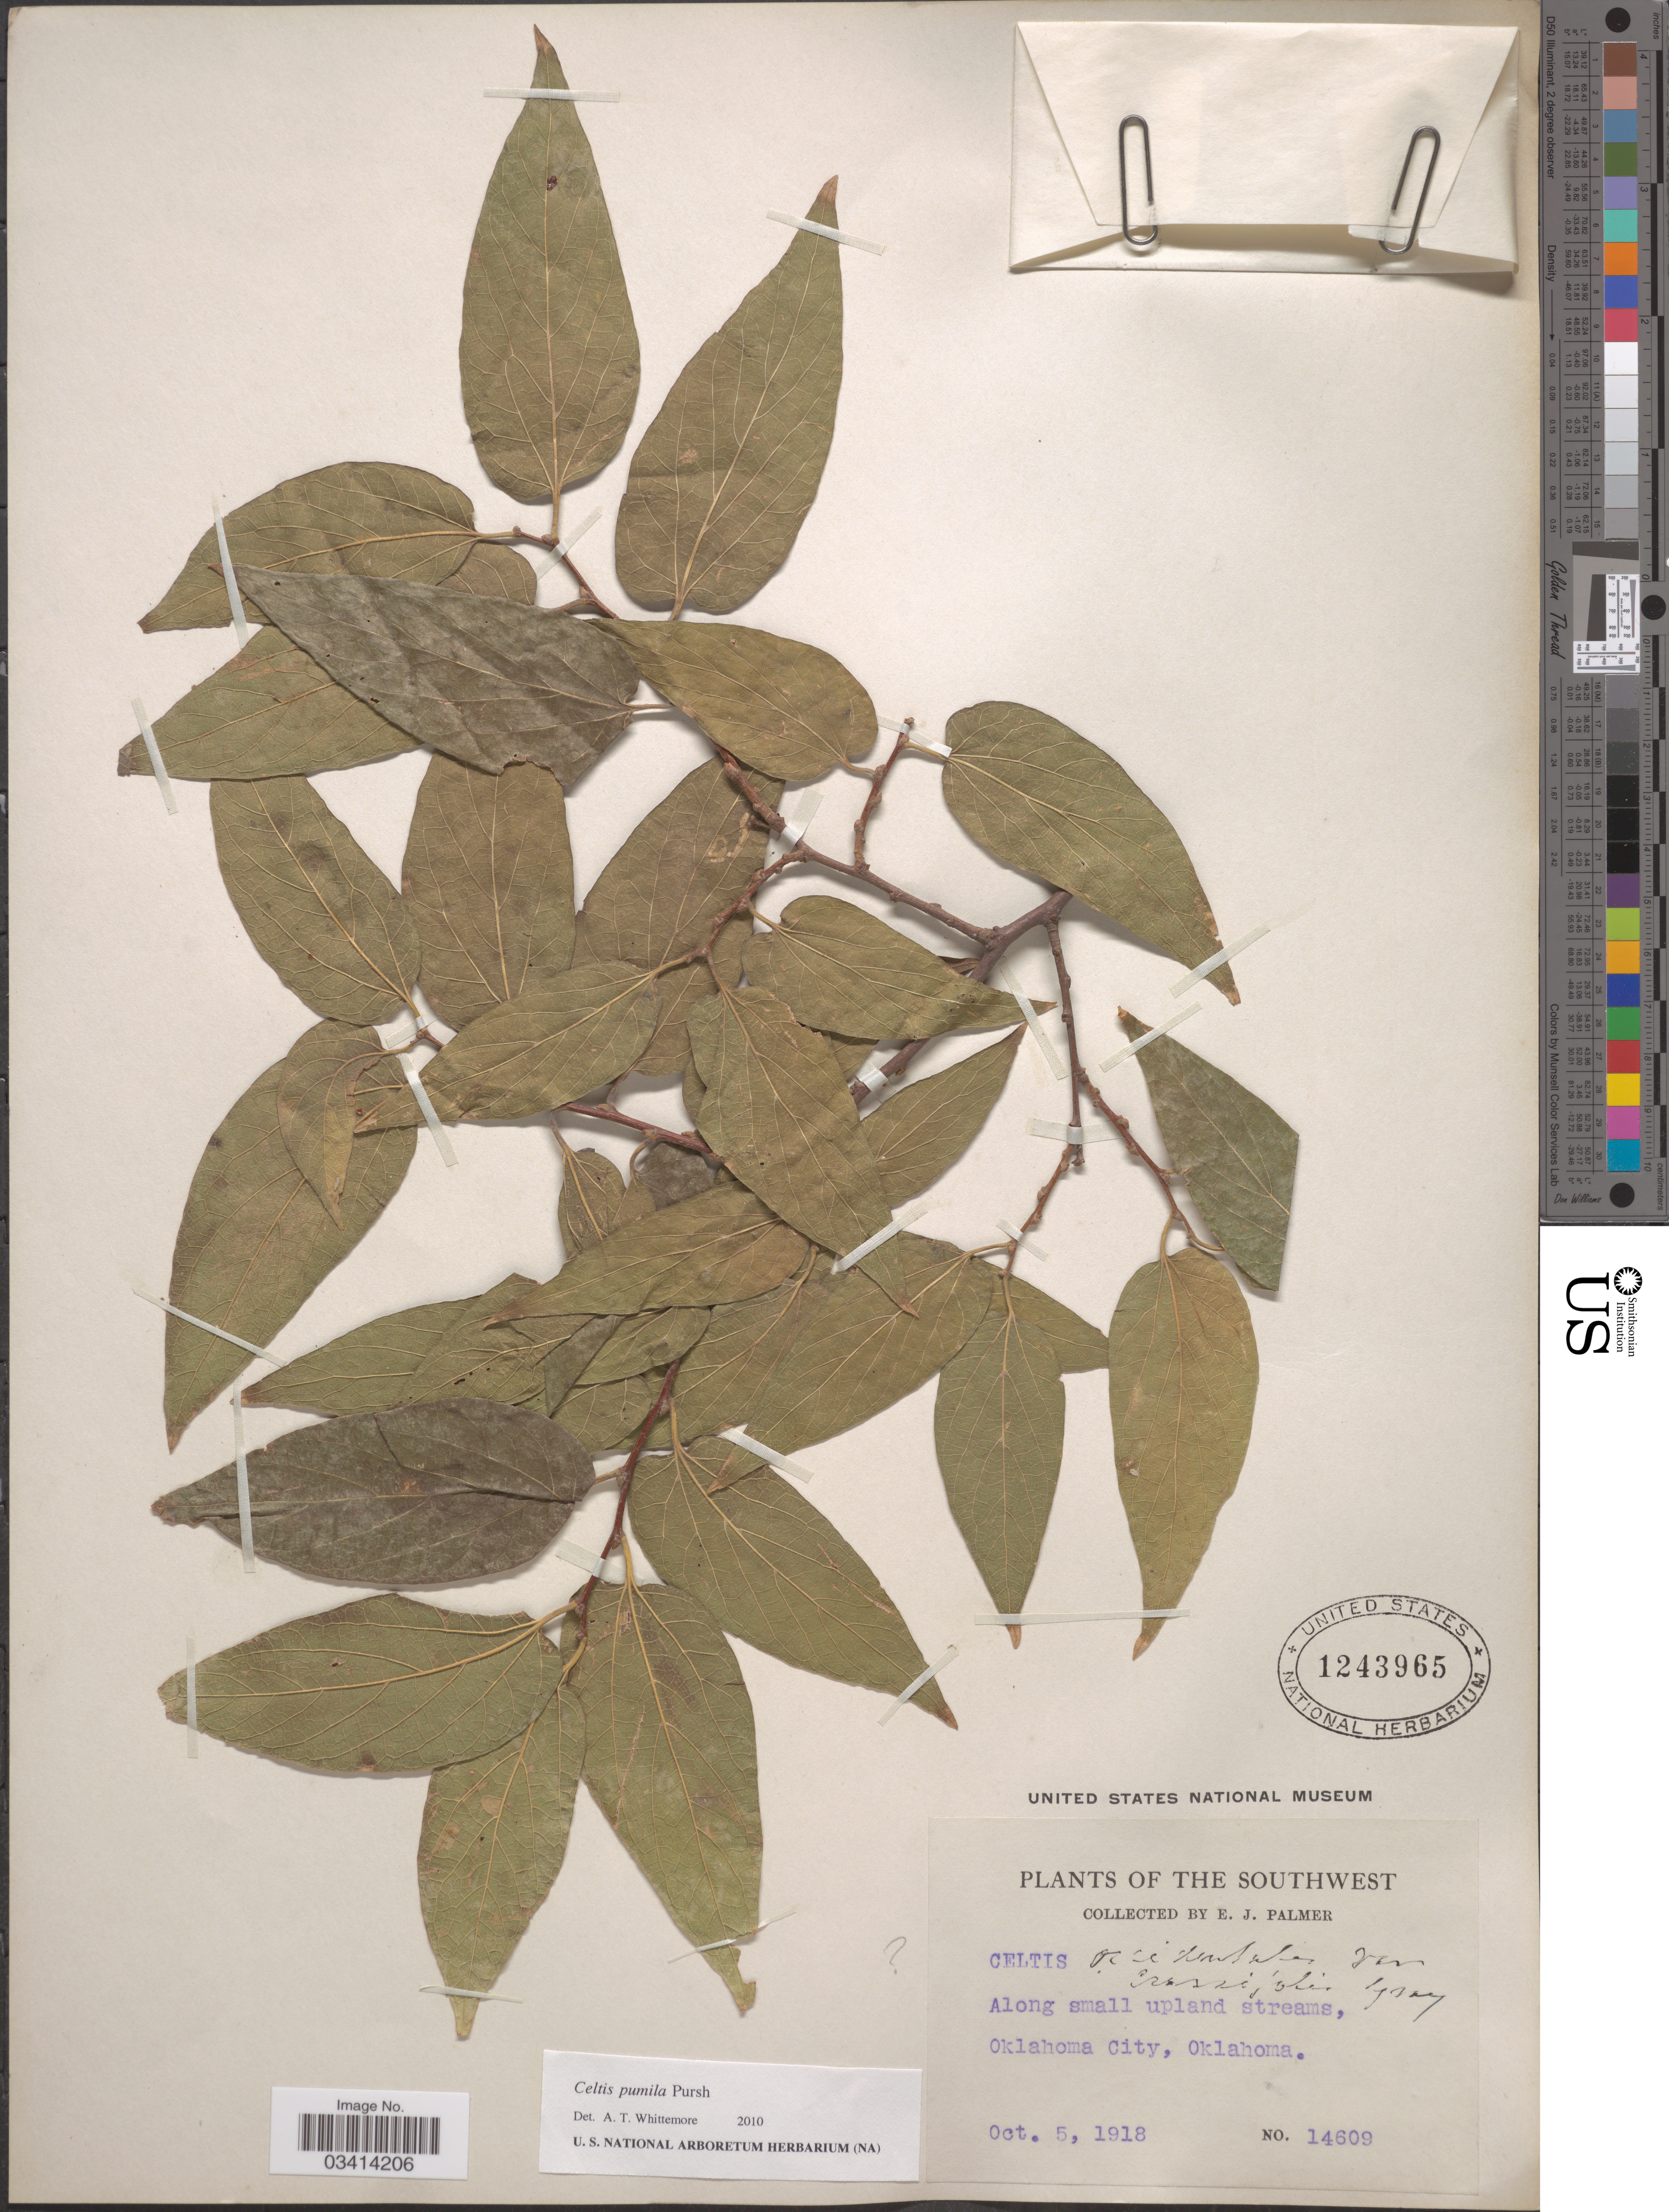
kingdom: Plantae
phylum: Tracheophyta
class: Magnoliopsida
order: Rosales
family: Cannabaceae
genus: Celtis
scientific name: Celtis pumila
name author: Pursh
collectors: E. J. Palmer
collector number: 14609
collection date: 1918-10-05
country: United States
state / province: Oklahoma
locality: The Southwest. Along small upland streams, Oklahoma City.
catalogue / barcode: US 1243965